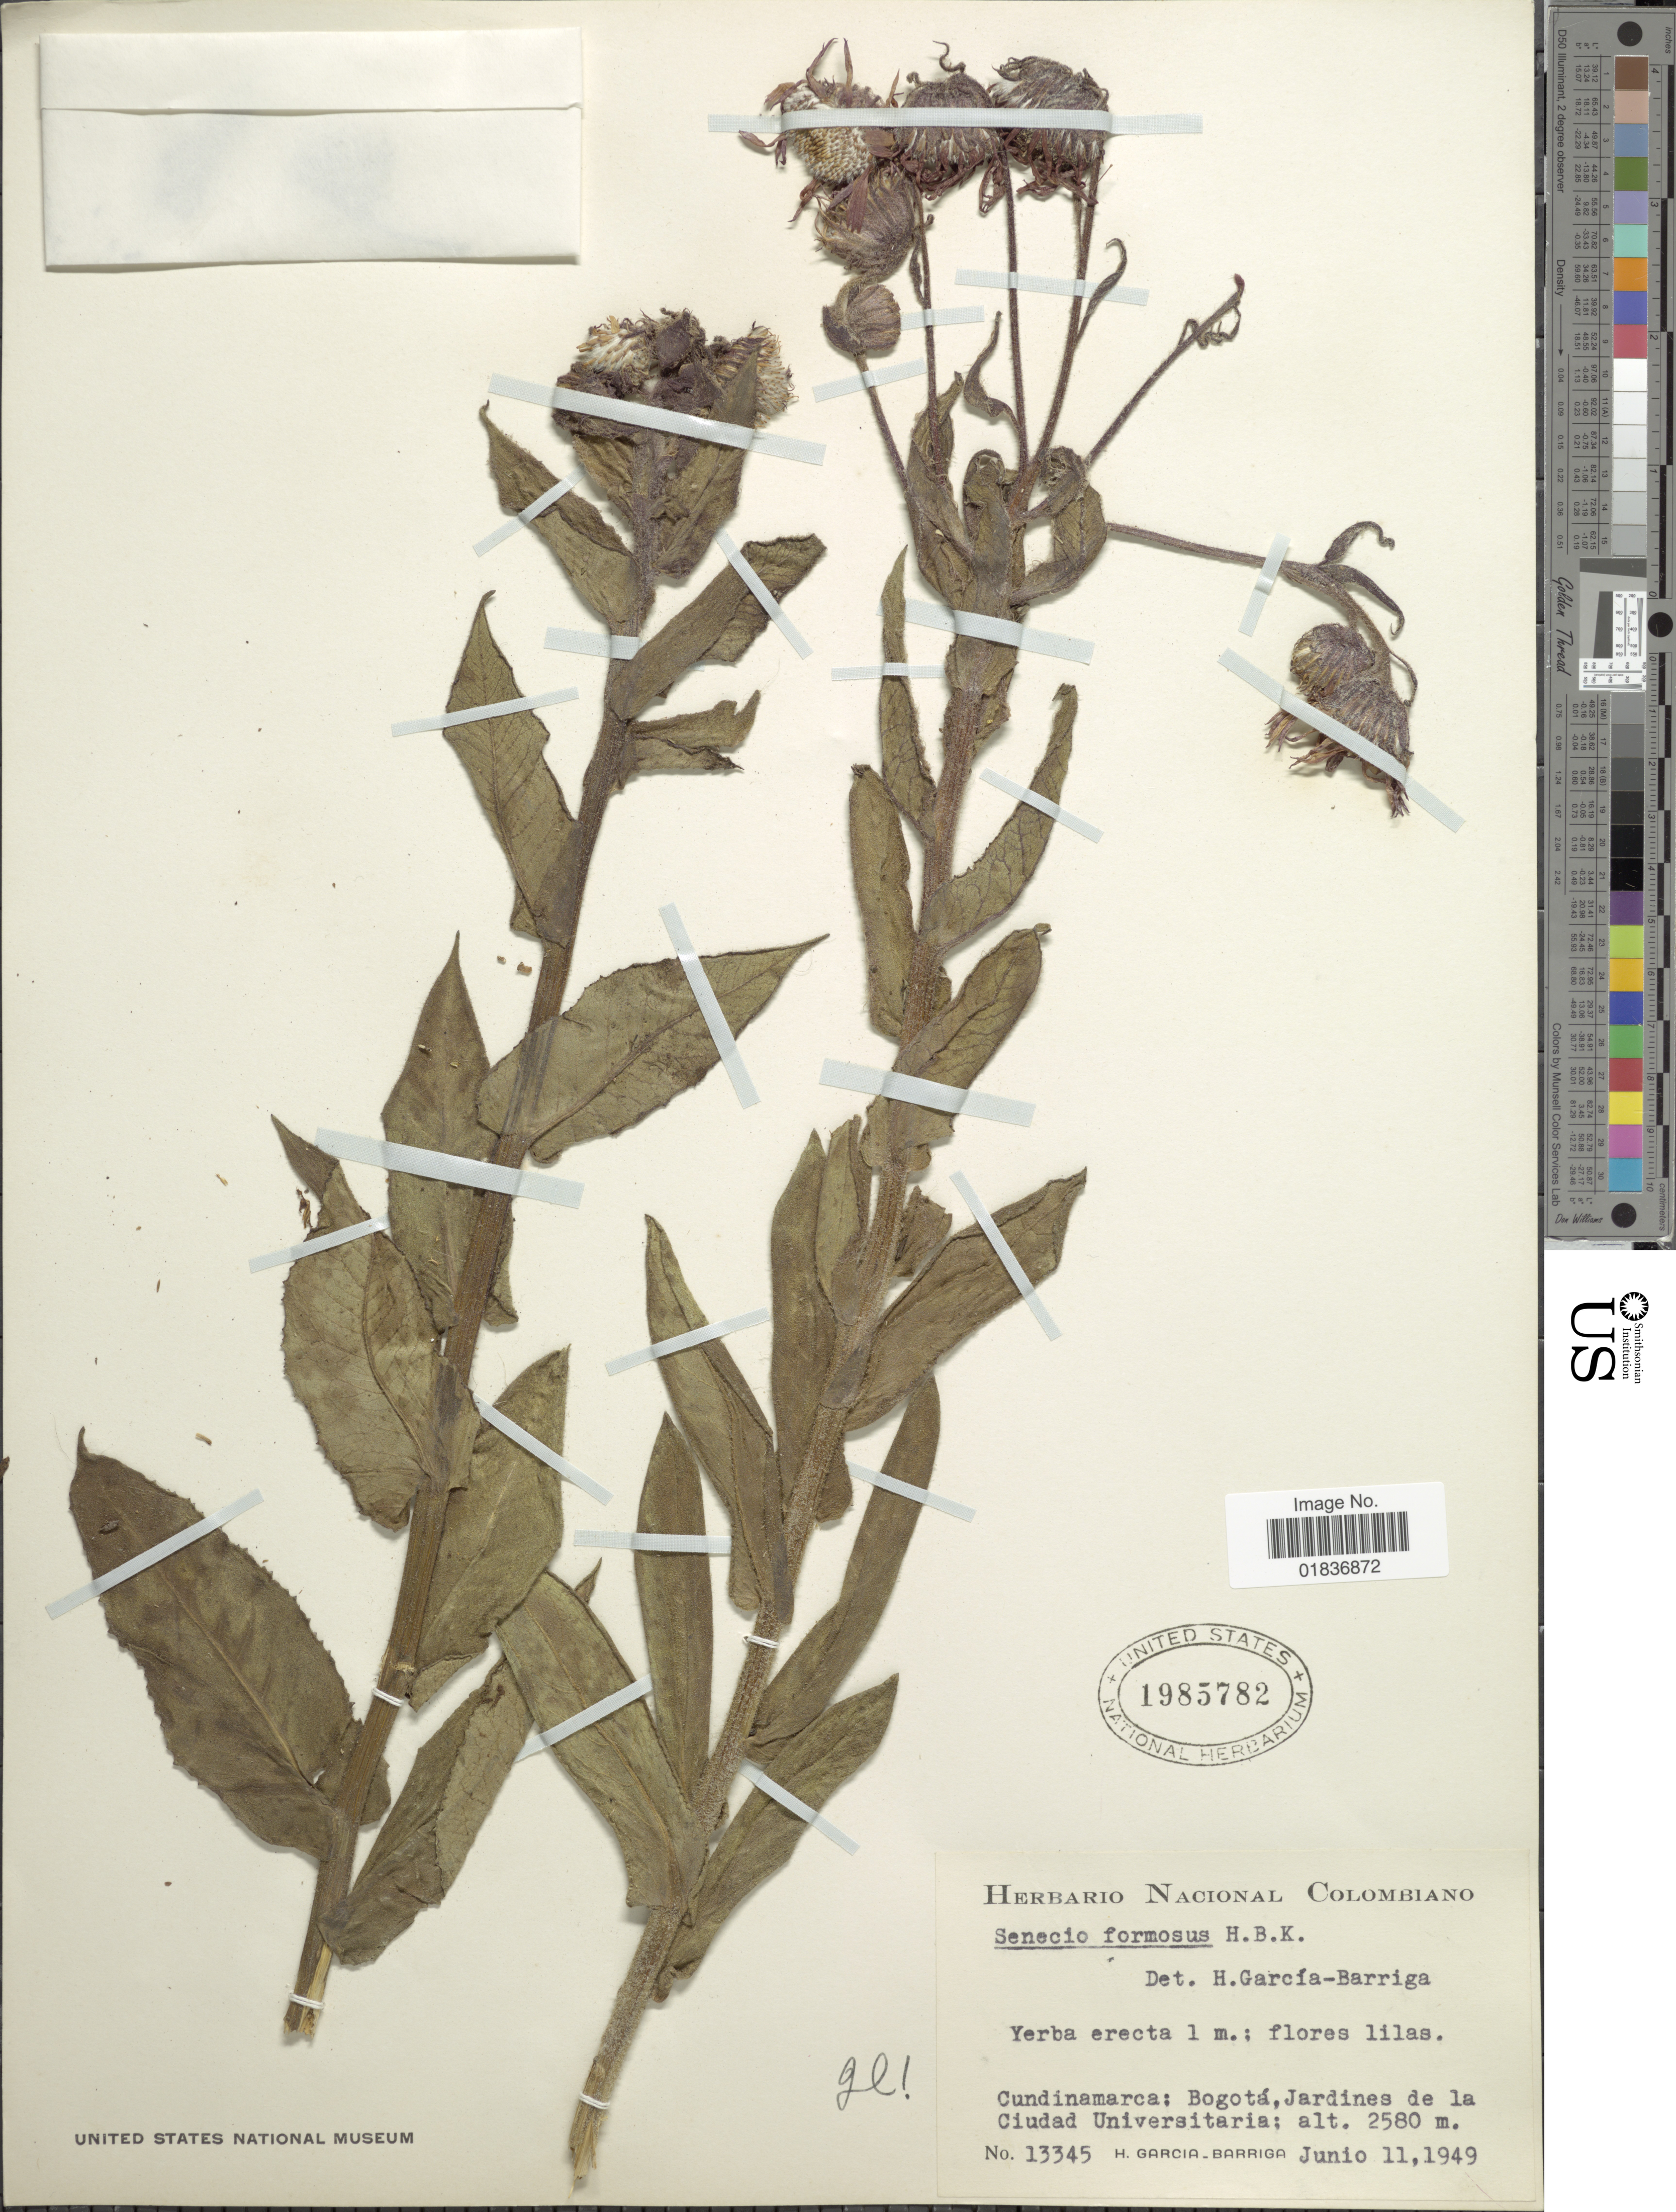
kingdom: Plantae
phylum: Tracheophyta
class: Magnoliopsida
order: Asterales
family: Asteraceae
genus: Senecio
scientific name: Senecio wedglacialis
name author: Cuatrec.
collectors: H. García Barriga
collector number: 13345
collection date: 1949-06-11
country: Colombia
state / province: Cundinamarca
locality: Cundinamarca: Bogota, jardines de la Ciudad Universitaria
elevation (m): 2580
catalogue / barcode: US 1985782